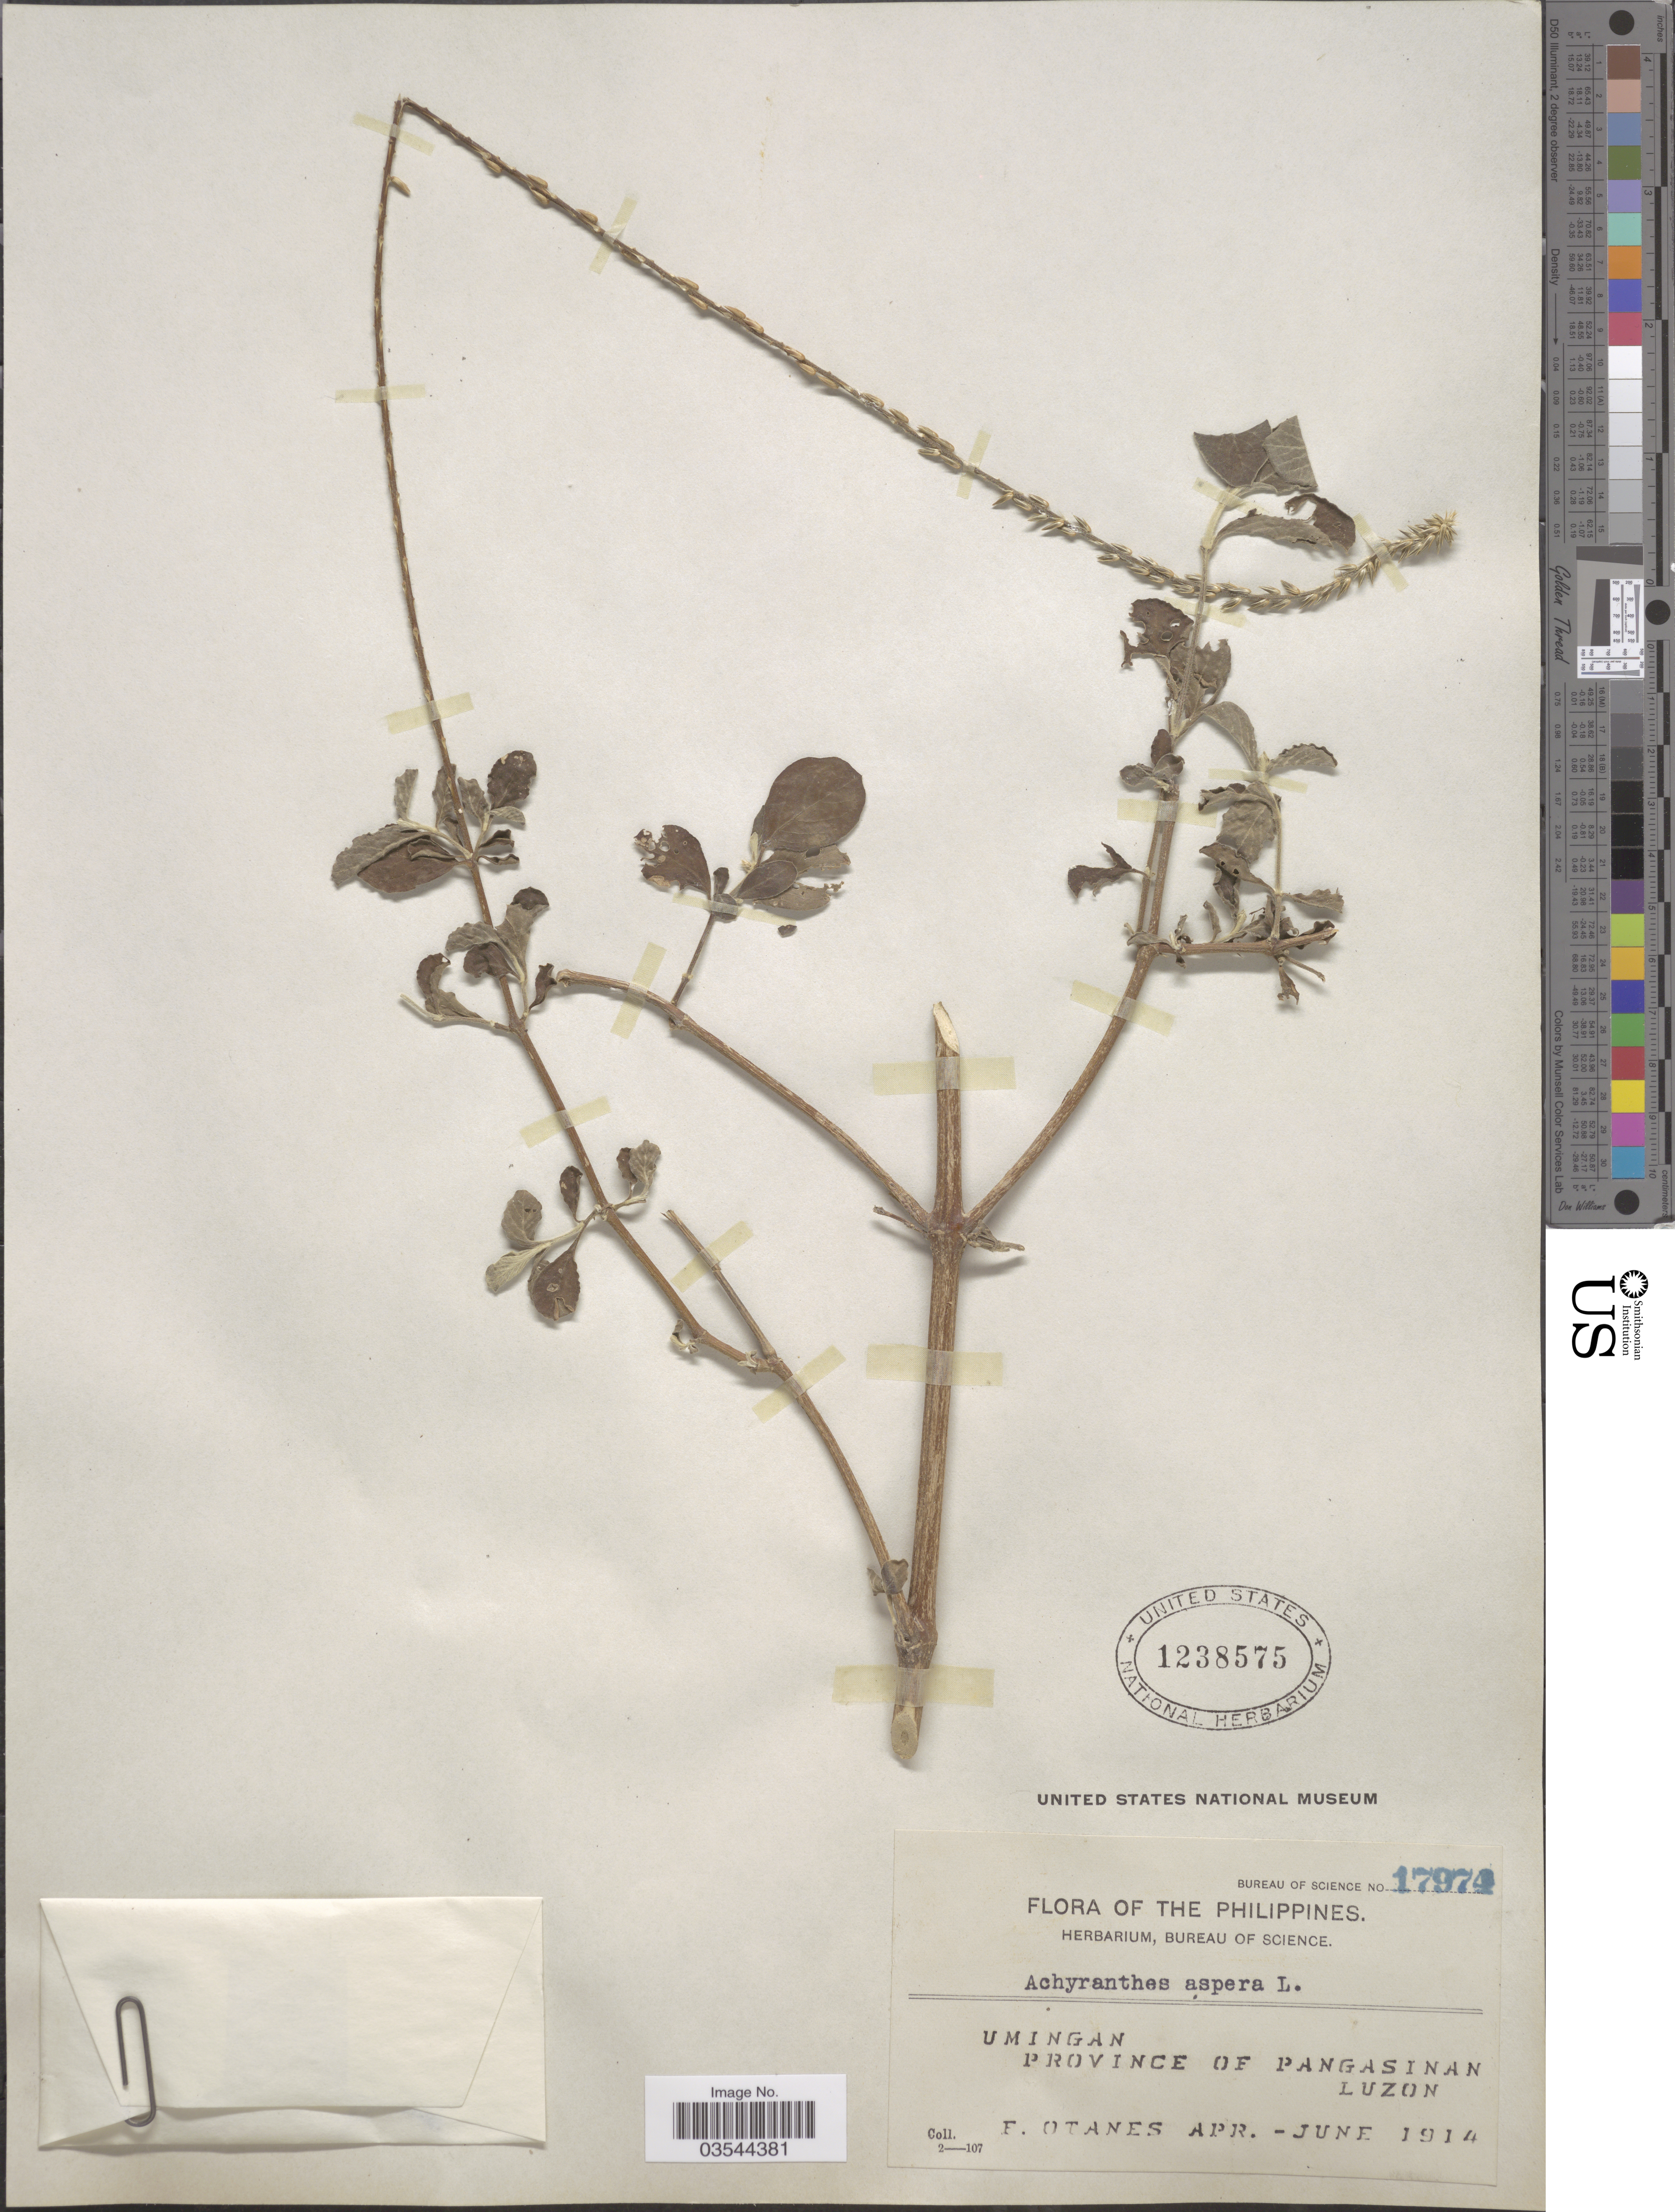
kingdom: Plantae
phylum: Tracheophyta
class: Magnoliopsida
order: Caryophyllales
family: Amaranthaceae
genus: Achyranthes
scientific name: Achyranthes aspera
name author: L.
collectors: F. Q. Otanes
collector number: Bureau of Science 17974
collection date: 1914-04/1914-06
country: Philippines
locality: Umingan. Province of Pangasinan, Luzon.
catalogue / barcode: US 1238575